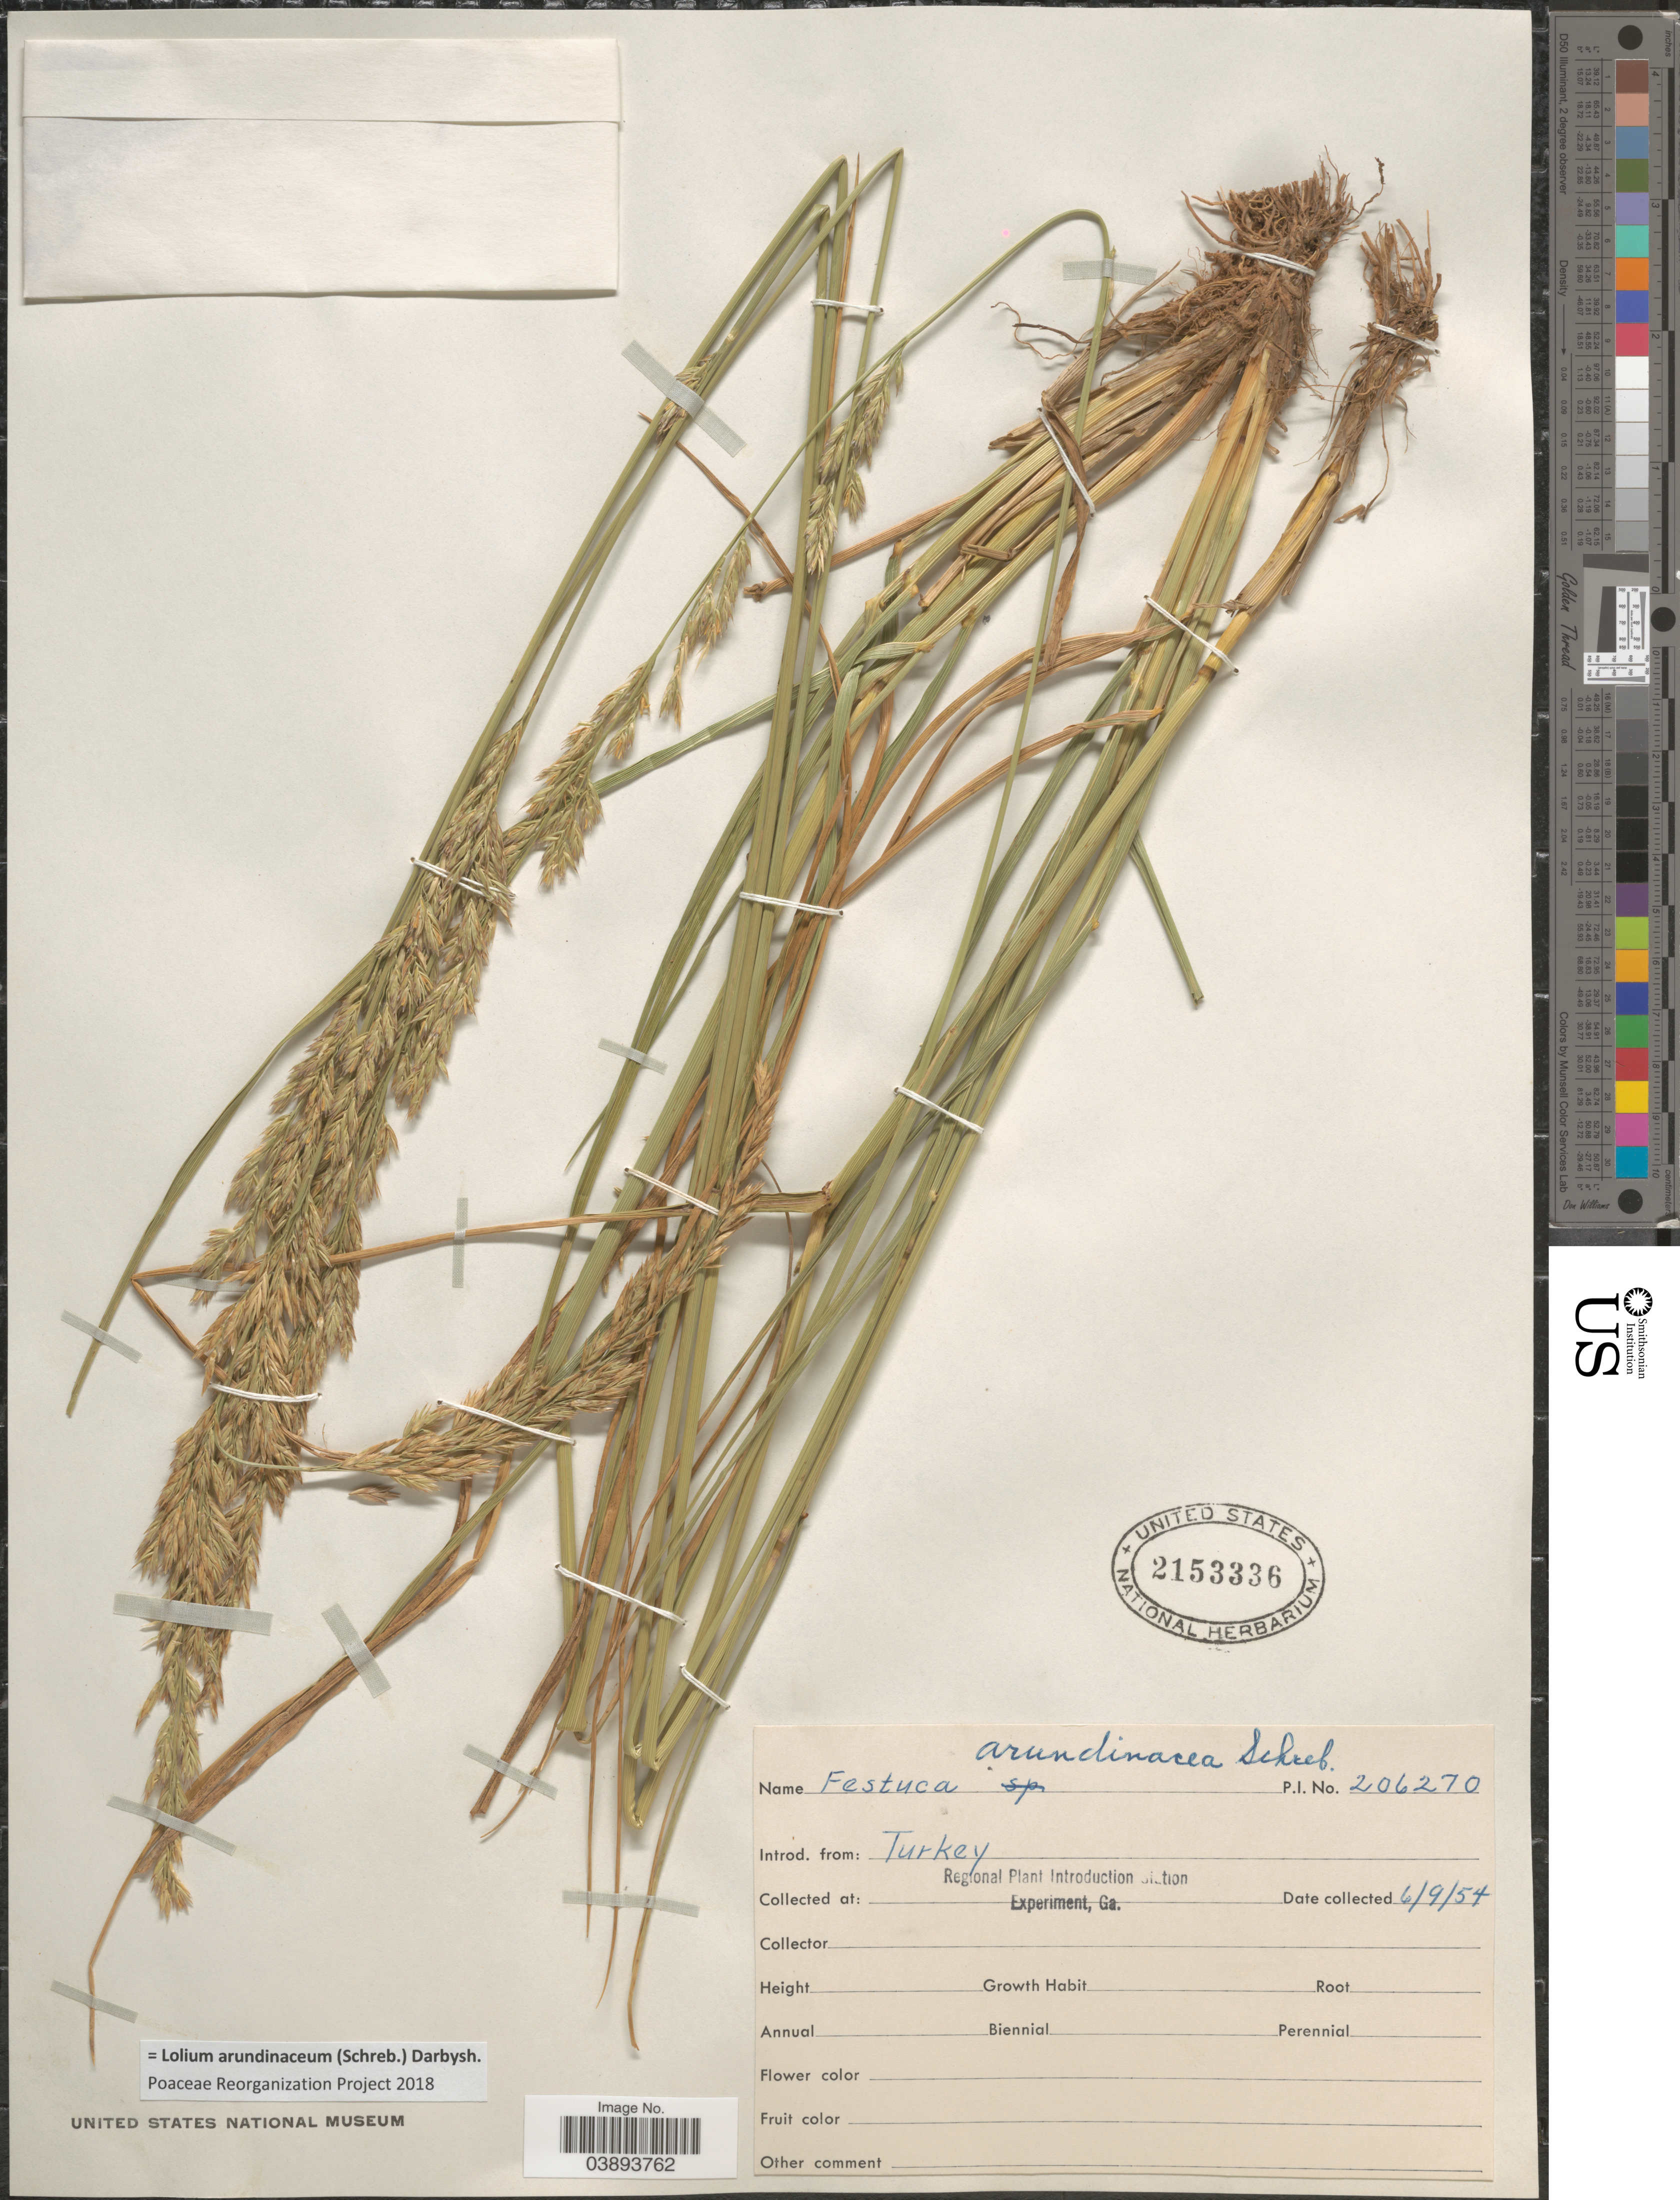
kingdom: Plantae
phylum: Tracheophyta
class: Liliopsida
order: Poales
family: Poaceae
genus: Lolium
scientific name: Lolium arundinaceum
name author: (Schreb.) Darbysh.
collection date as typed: Transcribed d/m/y: 9/6/54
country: United States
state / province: Georgia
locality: Regional Plant Introduction Station, Experiment.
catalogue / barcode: US 2153336